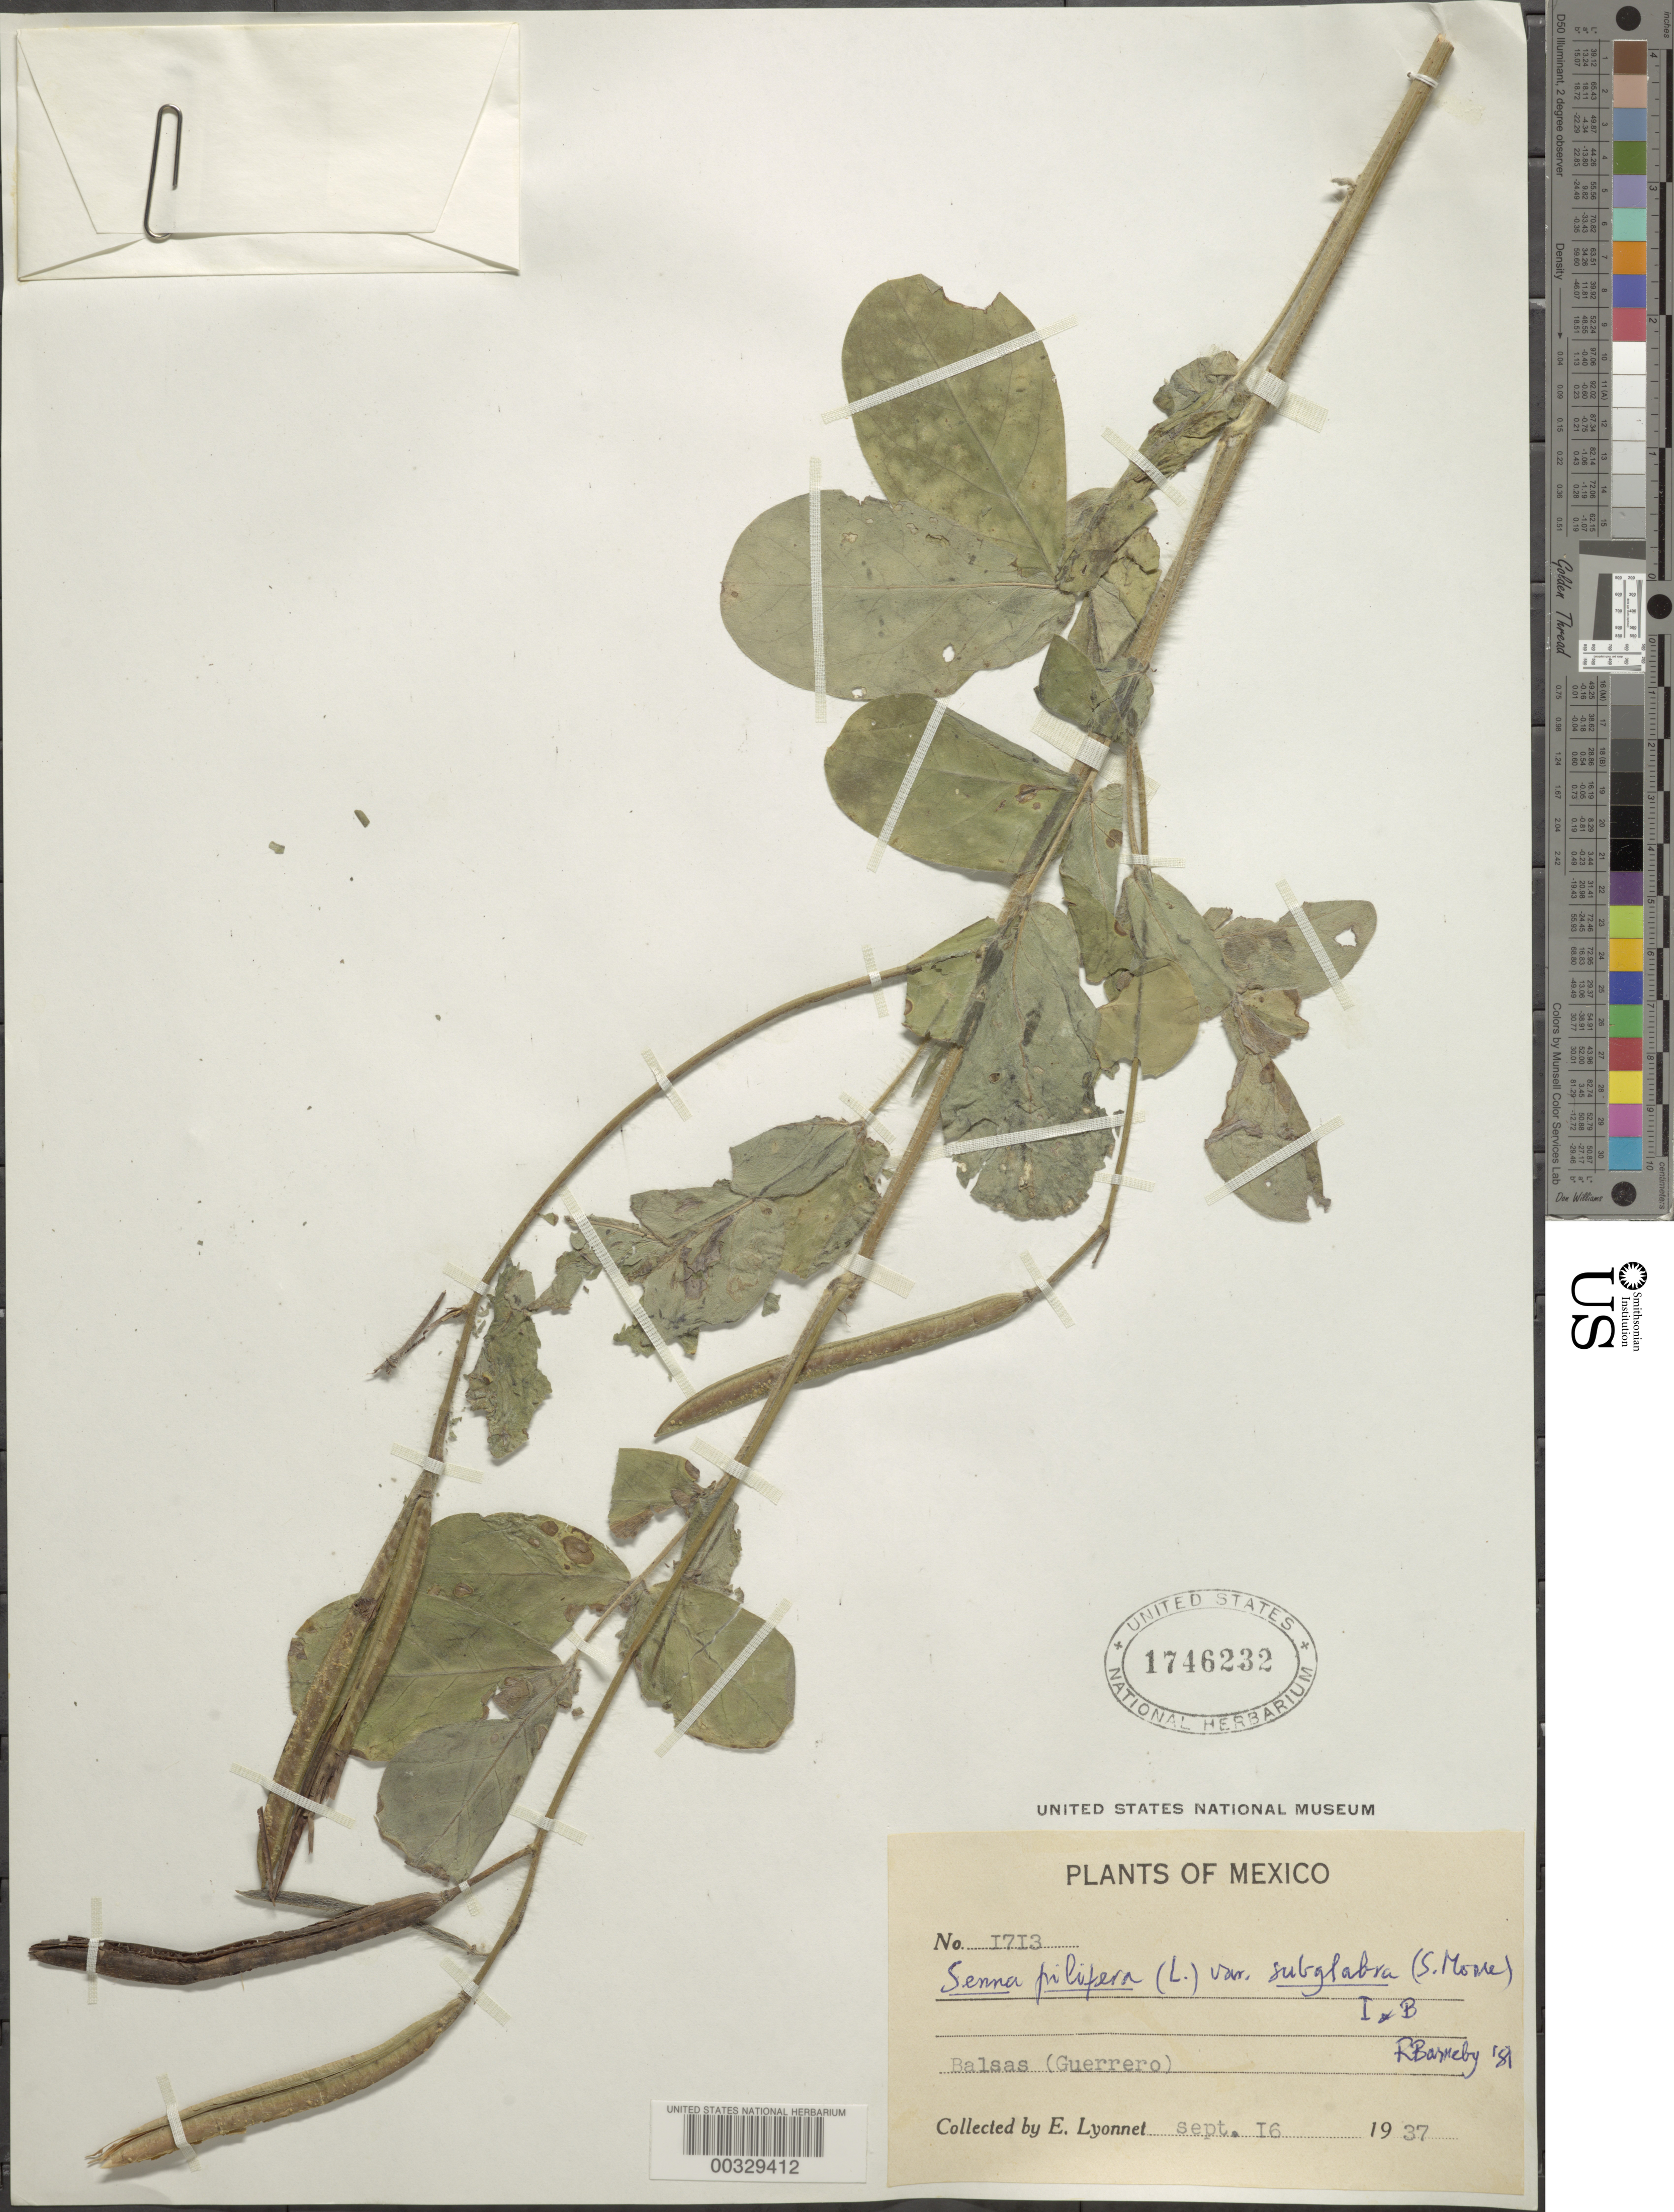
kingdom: Plantae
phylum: Tracheophyta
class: Magnoliopsida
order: Fabales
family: Fabaceae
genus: Senna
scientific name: Senna pilifera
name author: (Vogel) H.S. Irwin & Barneby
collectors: Bro. E. Lyonnet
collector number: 1713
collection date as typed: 16 Sep 1937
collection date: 1937-09-16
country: Mexico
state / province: Guerrero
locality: Balsas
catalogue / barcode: US 1746232